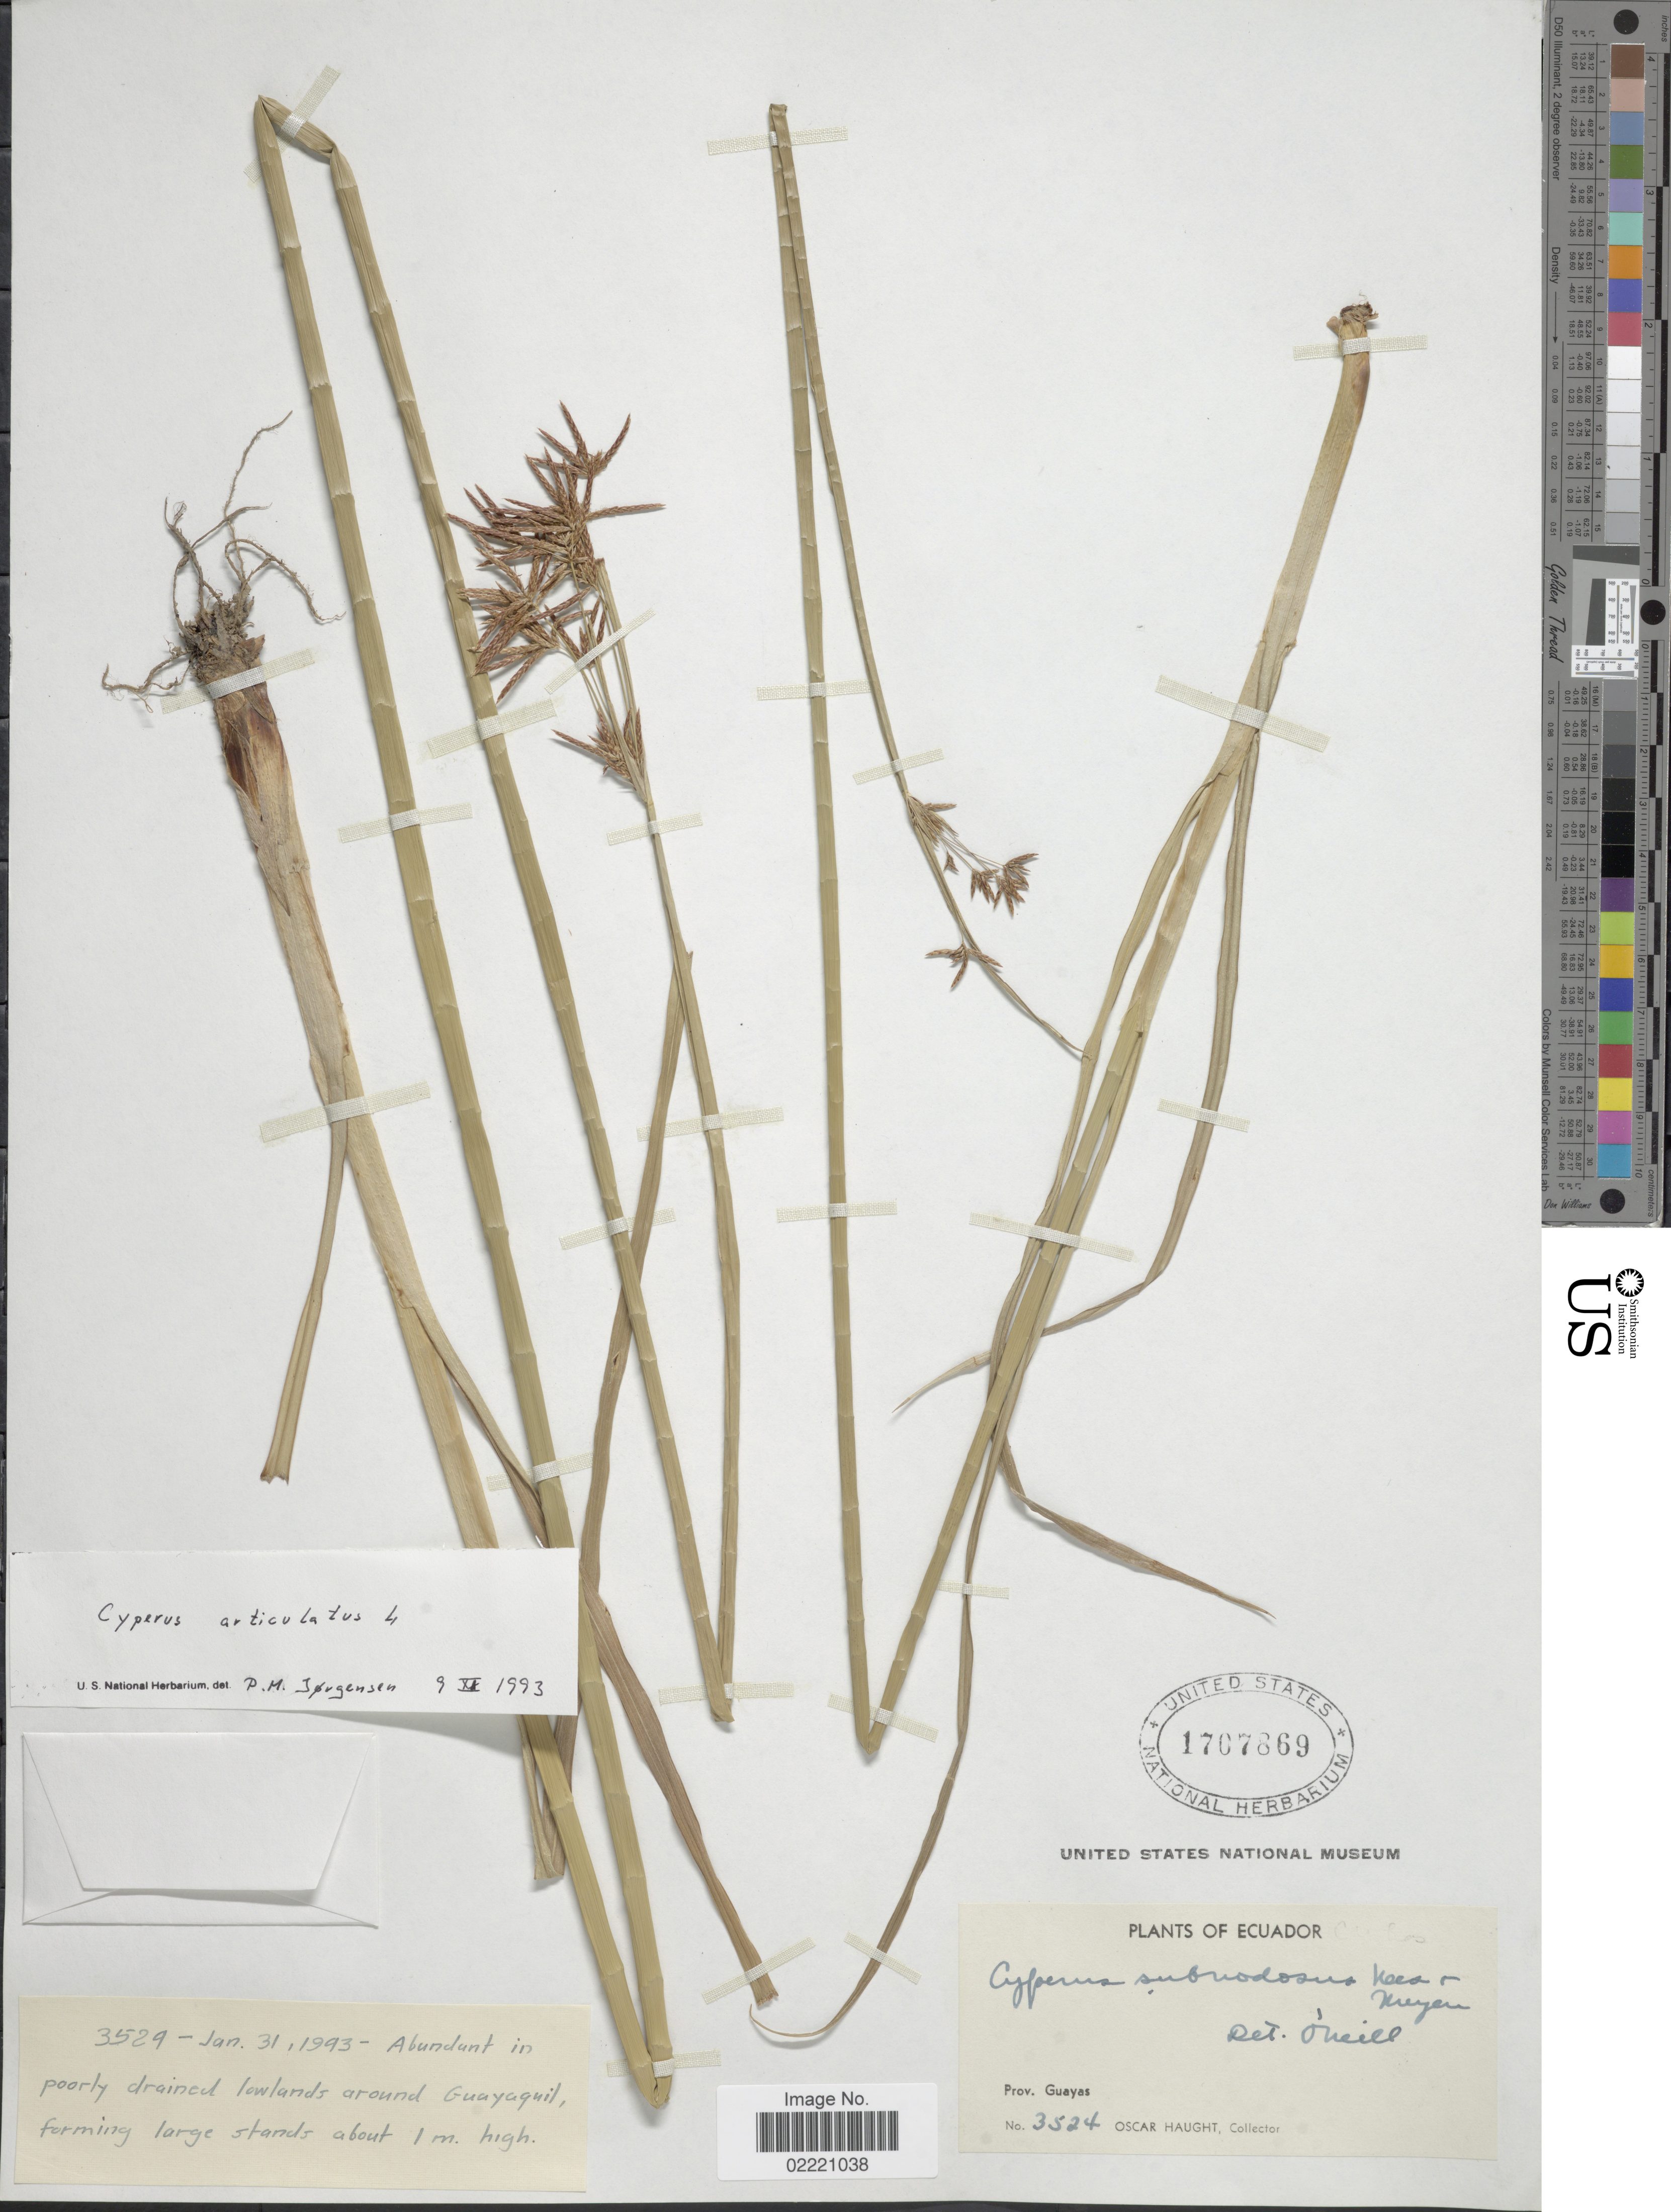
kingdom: Plantae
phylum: Tracheophyta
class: Liliopsida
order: Poales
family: Cyperaceae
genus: Cyperus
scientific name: Cyperus articulatus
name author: L.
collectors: O. Haught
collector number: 3529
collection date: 1993-01-31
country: Ecuador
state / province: Guayas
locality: Poorly drained lowland around Guayaquil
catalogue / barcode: US 1707869